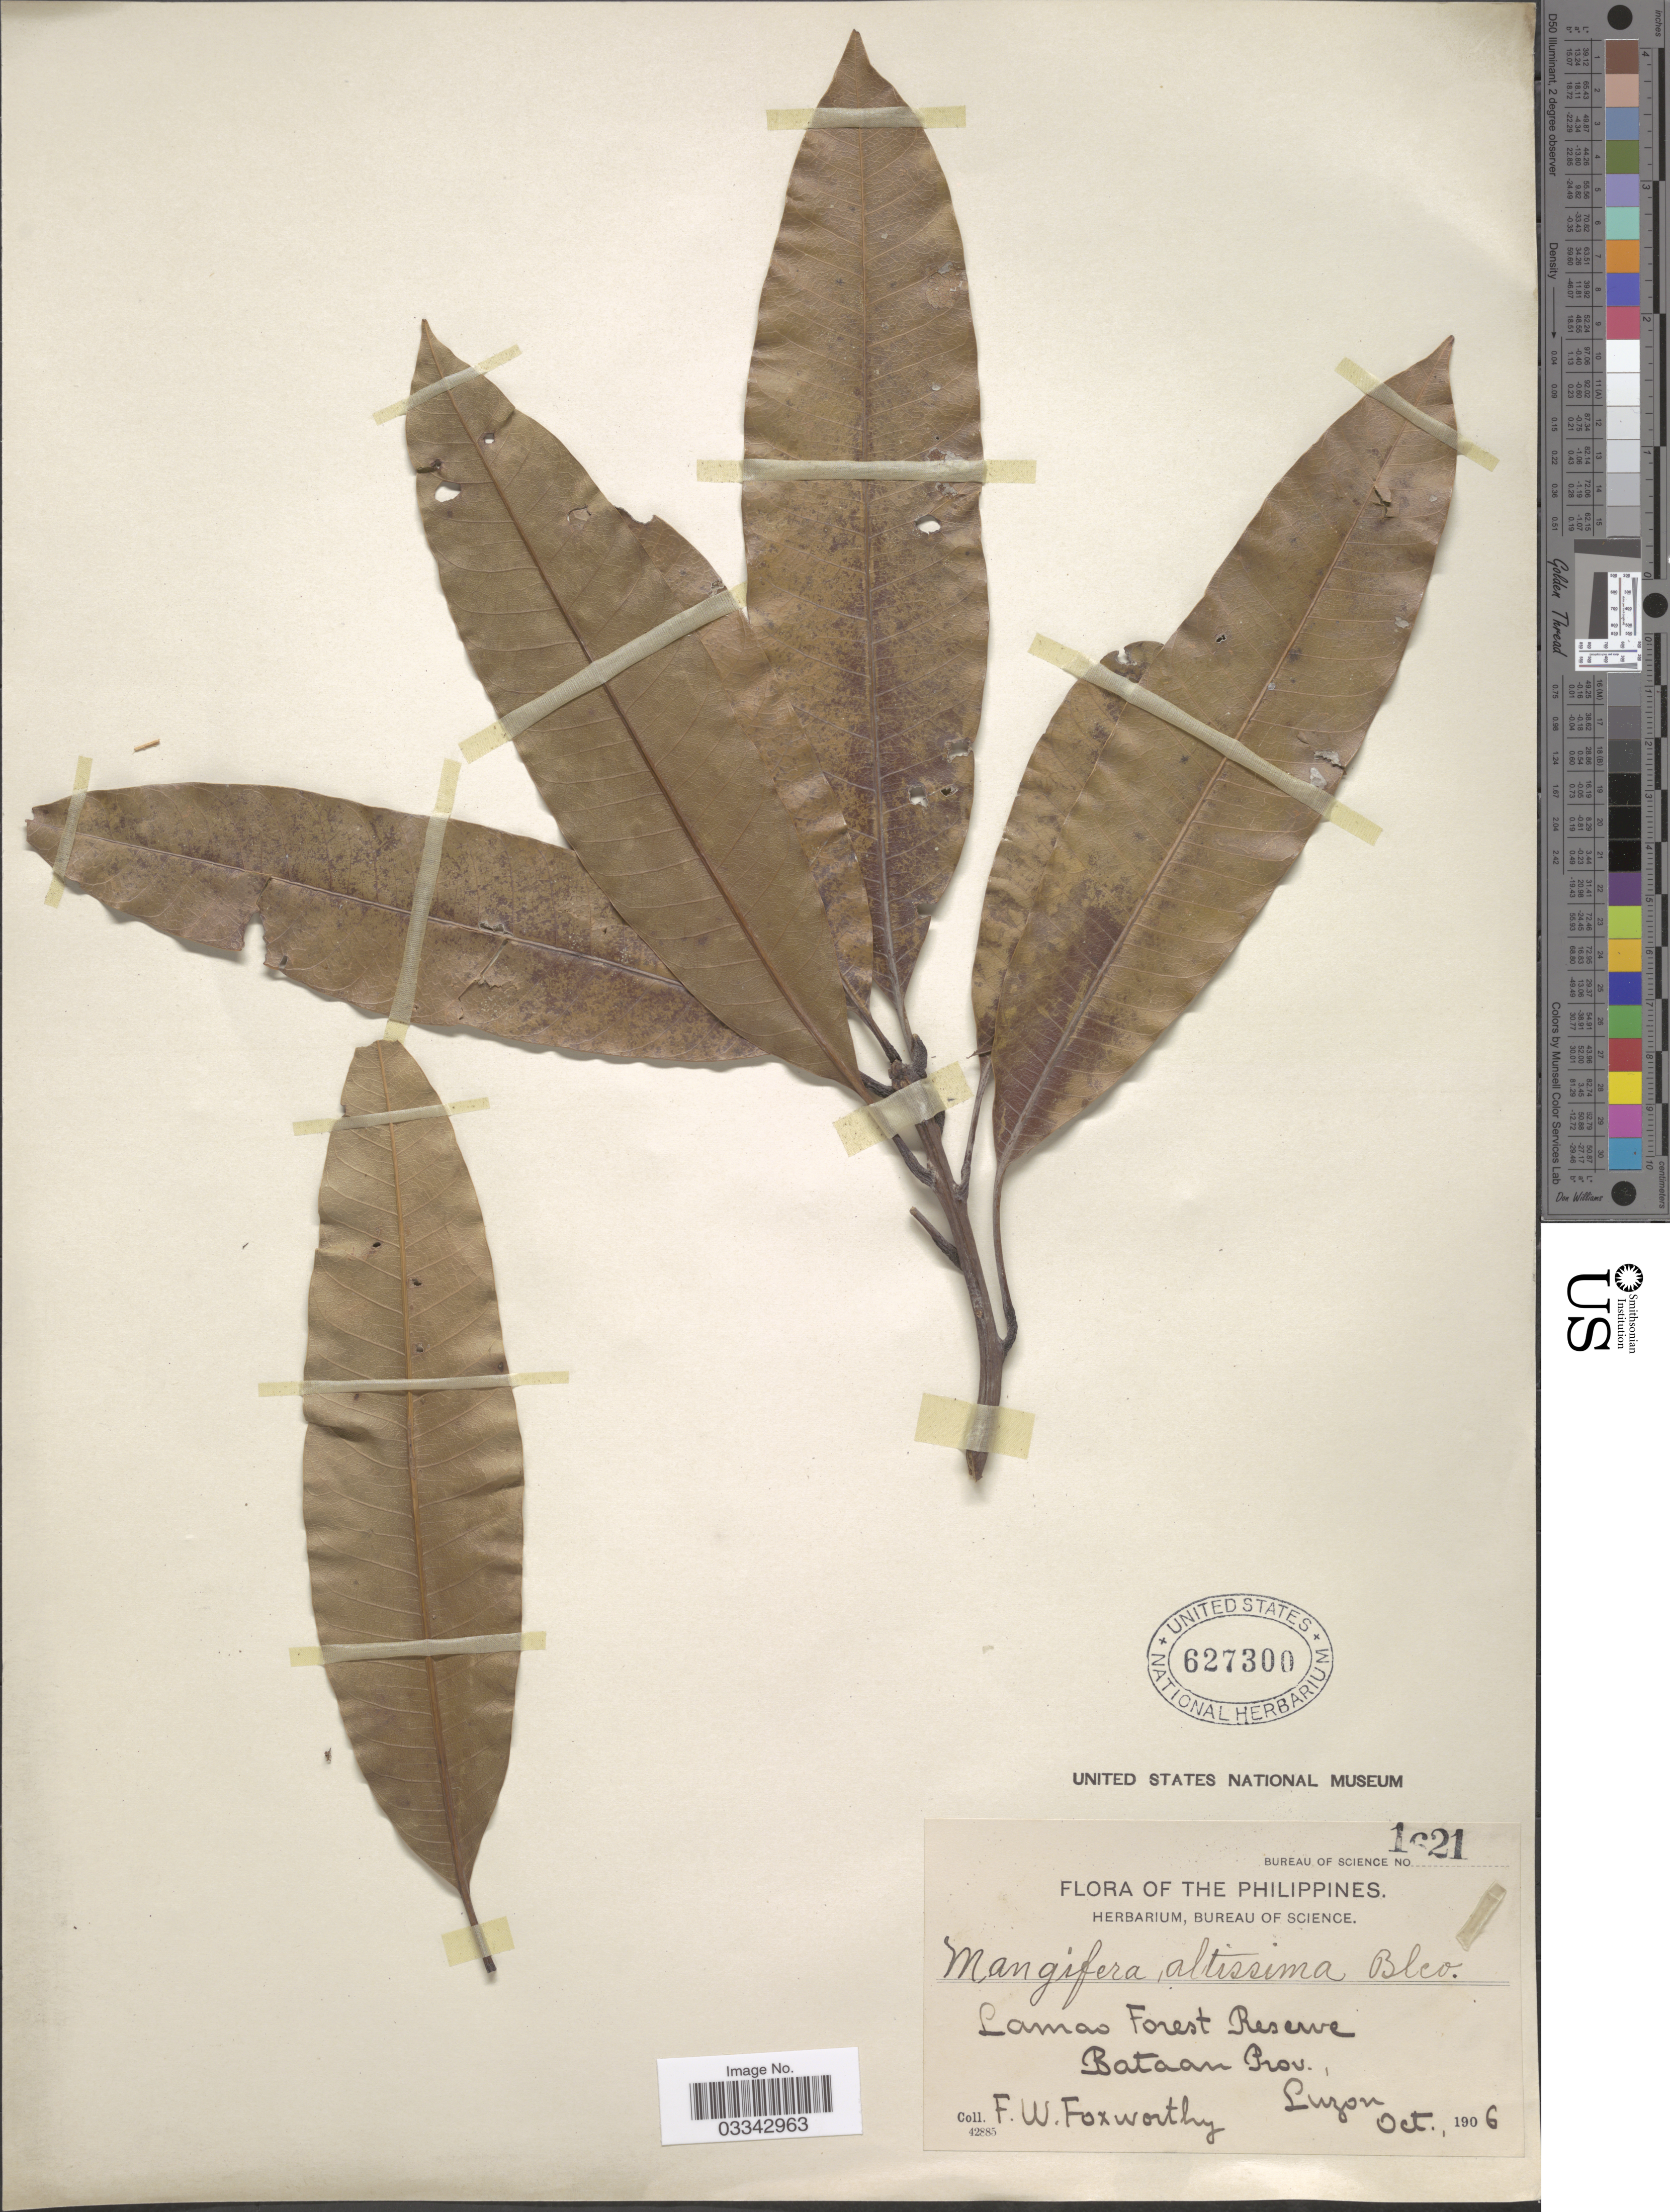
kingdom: Plantae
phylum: Tracheophyta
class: Magnoliopsida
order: Sapindales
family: Anacardiaceae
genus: Mangifera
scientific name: Mangifera altissima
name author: Blanco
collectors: F. W. Foxworthy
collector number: Bureau of Science 1621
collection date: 1906-10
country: Philippines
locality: Lamao Forest Reserve. Bataan Prov., Luzon.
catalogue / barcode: US 627300